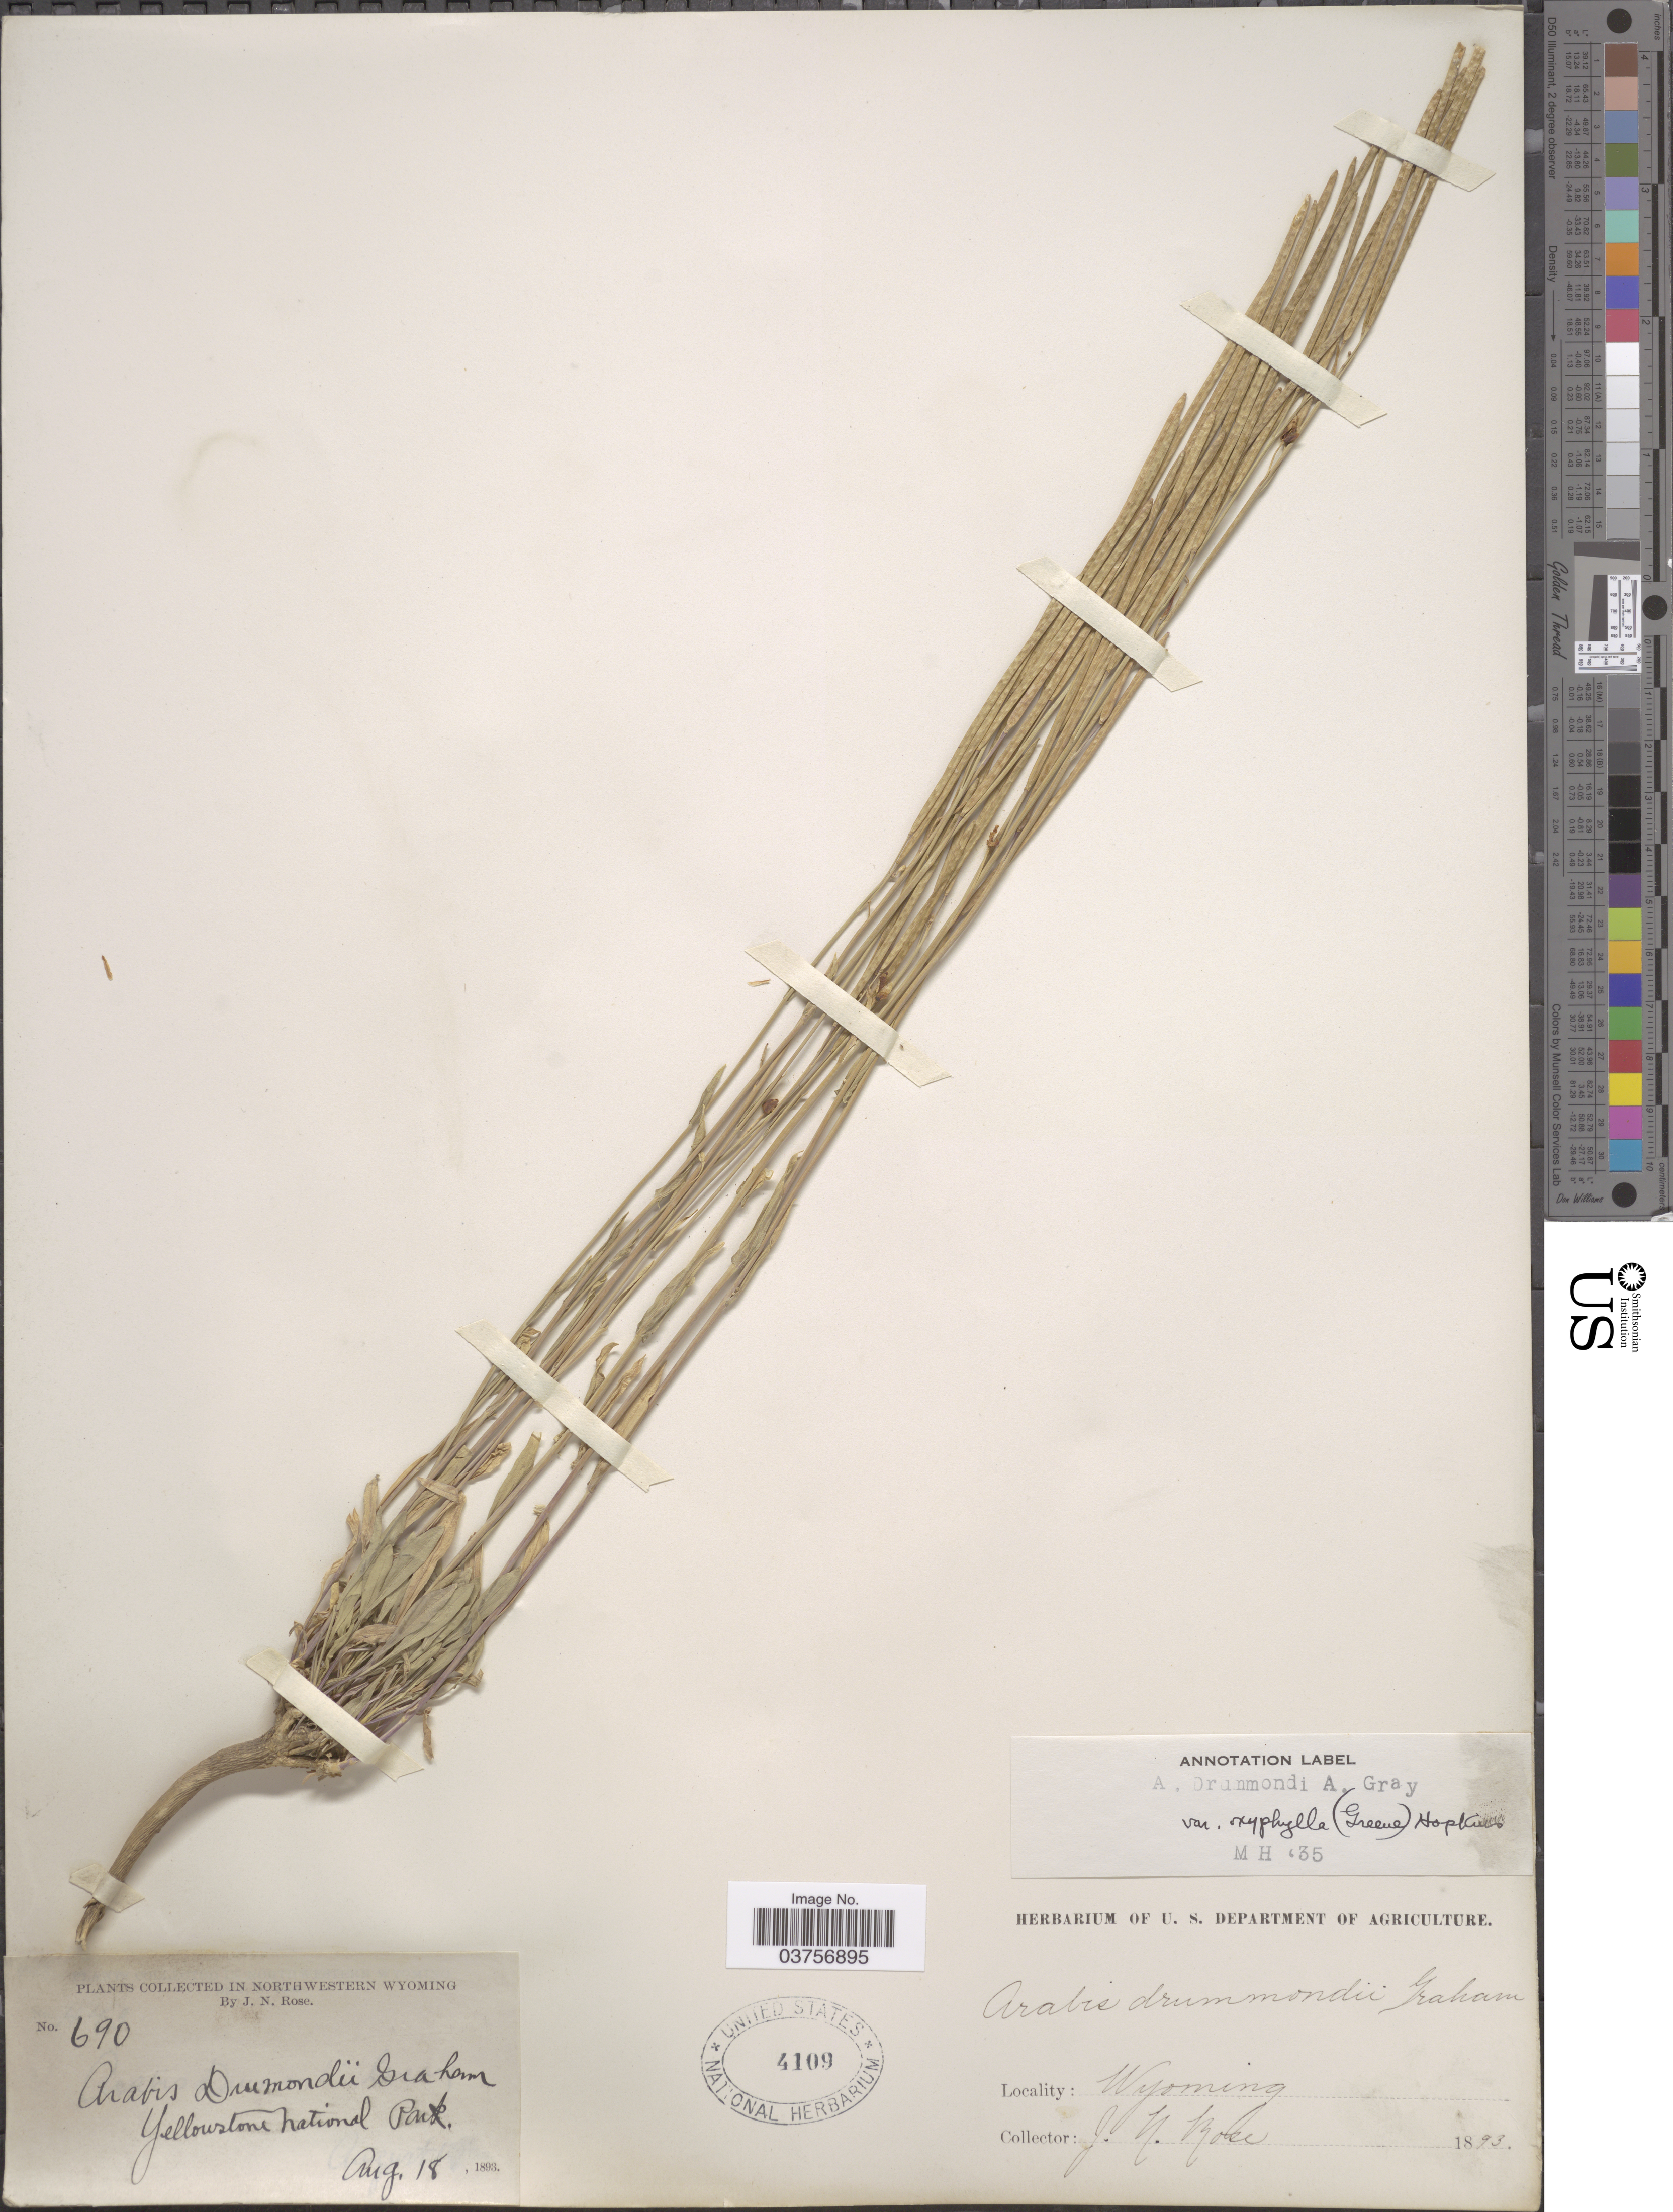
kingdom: Plantae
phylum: Tracheophyta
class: Magnoliopsida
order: Brassicales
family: Brassicaceae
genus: Arabis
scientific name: Arabis drummondii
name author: A. Gray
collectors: J. N. Rose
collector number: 690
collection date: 1893-08-18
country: United States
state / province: Wyoming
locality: Northwestern Wyoming. Yellowstone National Park.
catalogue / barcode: US 4109